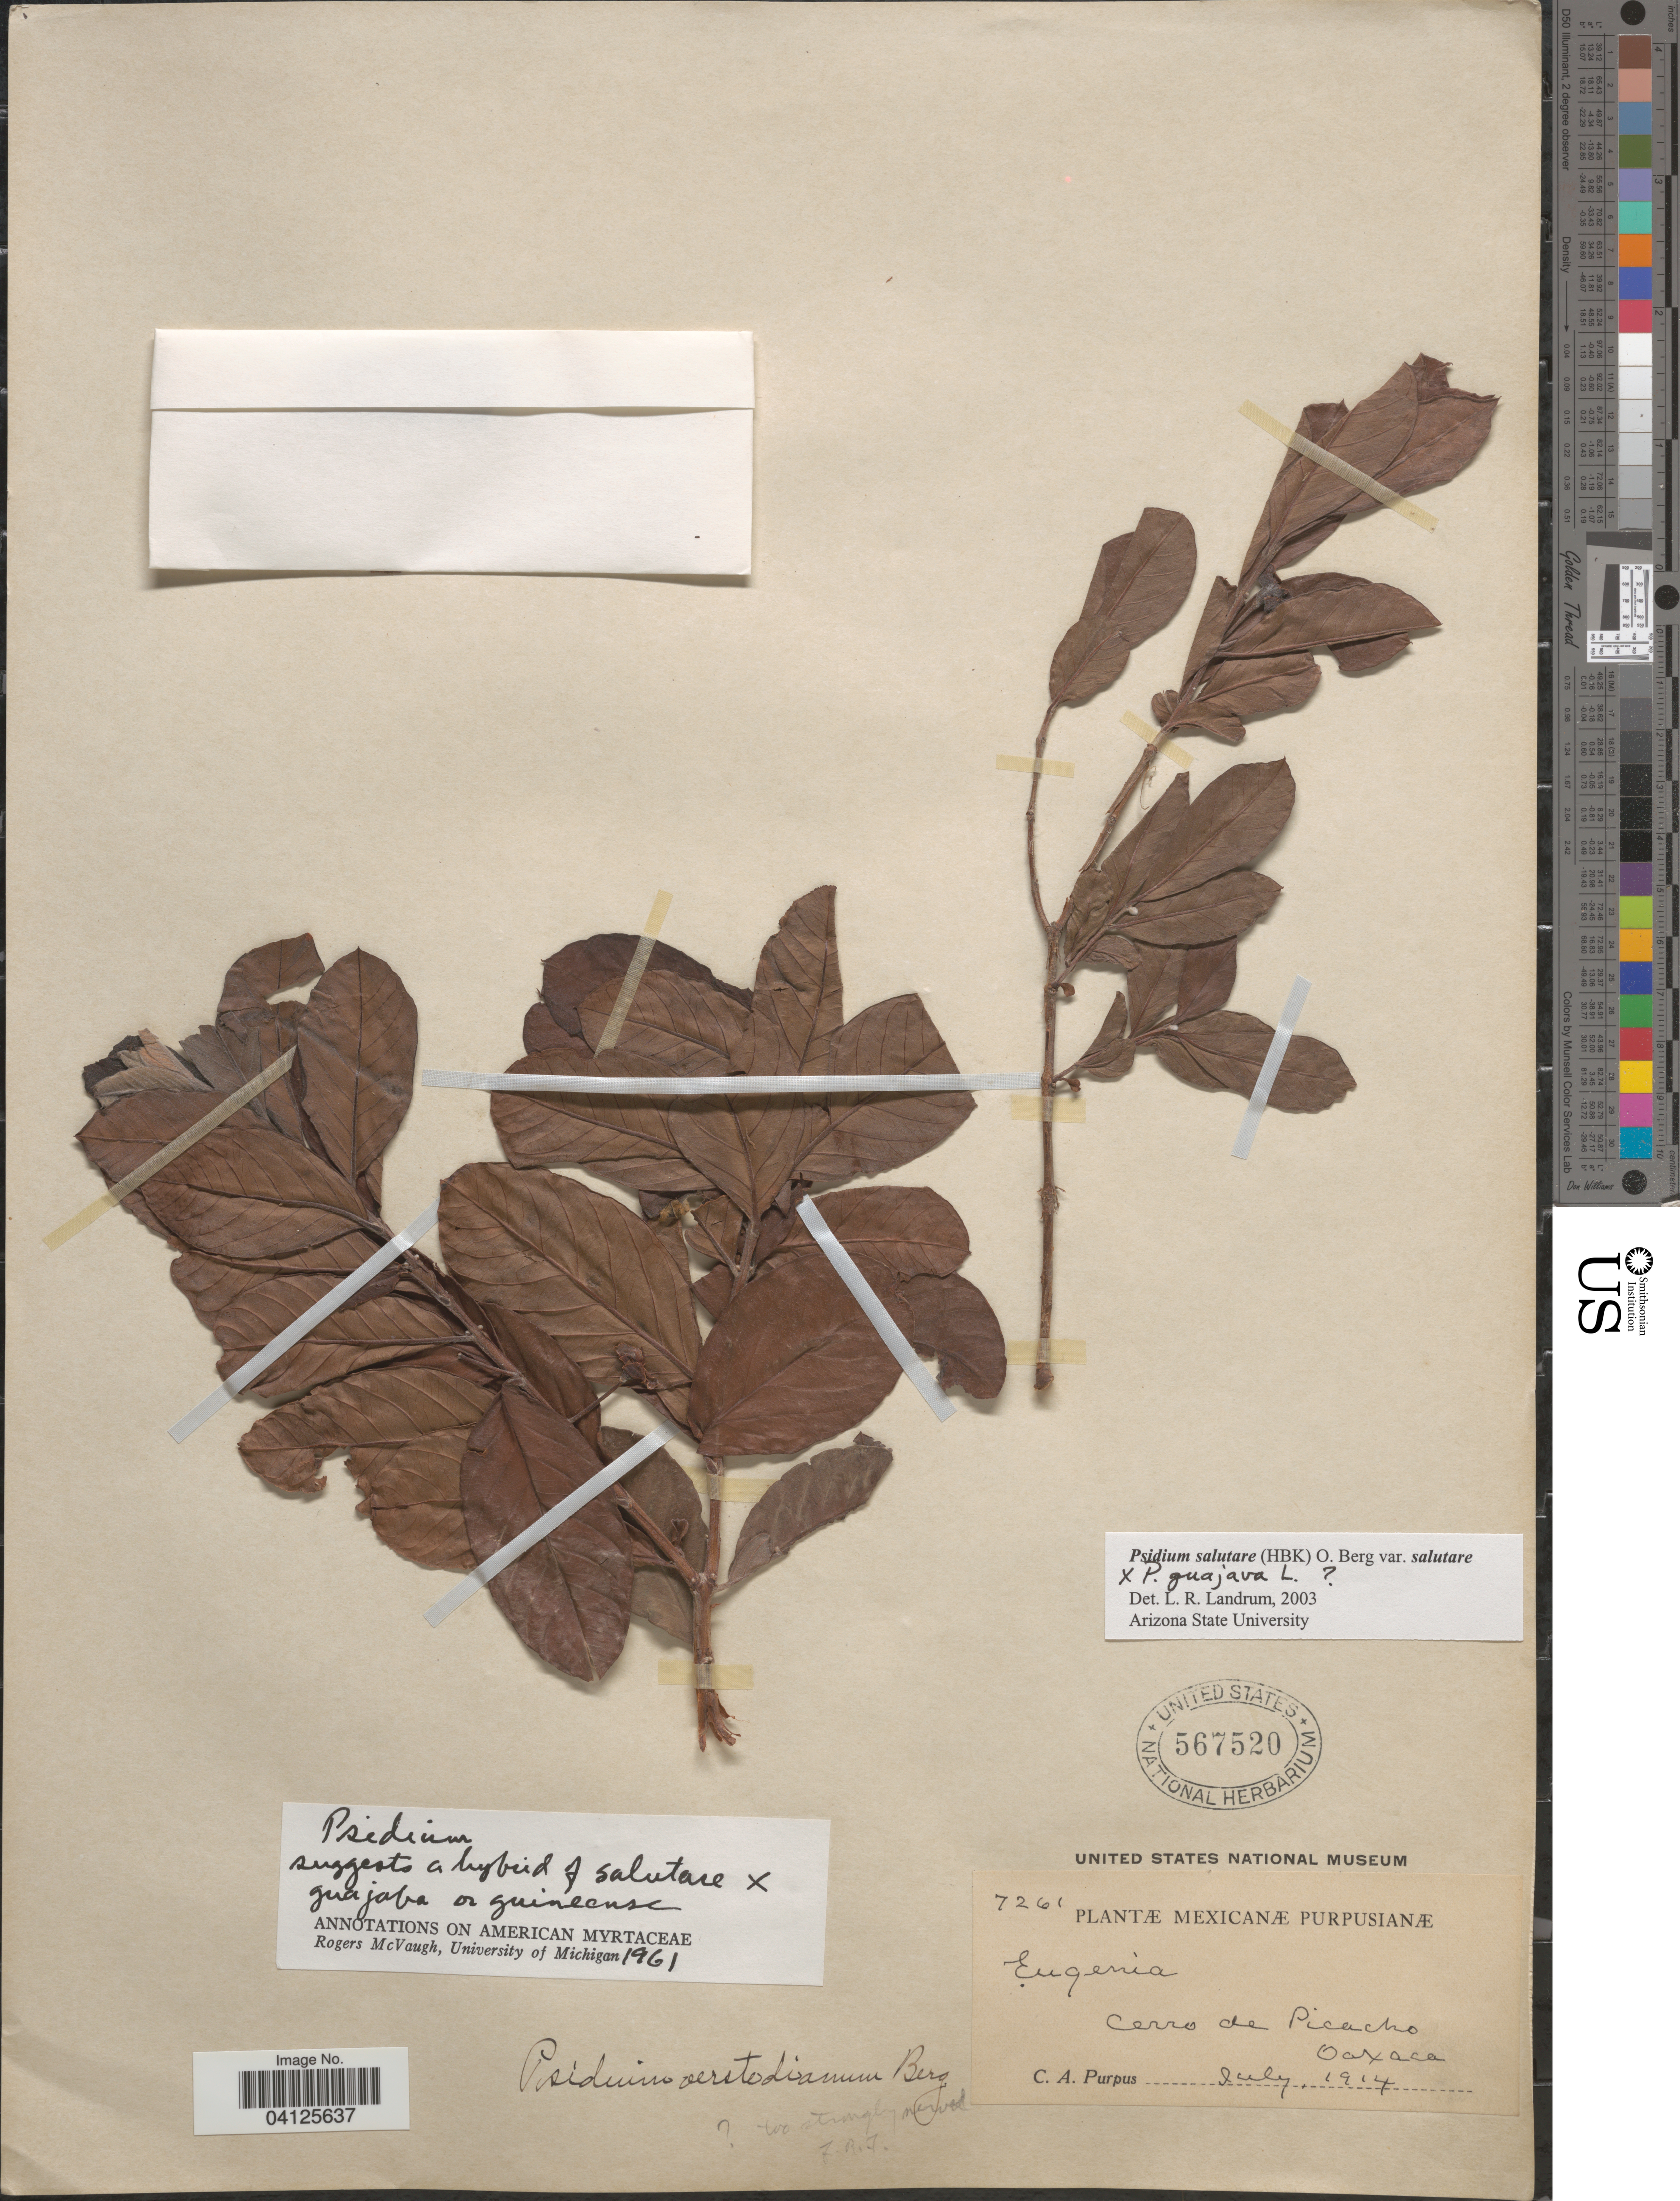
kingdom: Plantae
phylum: Tracheophyta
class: Magnoliopsida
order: Myrtales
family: Myrtaceae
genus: Psidium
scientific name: Psidium salutare var. salutare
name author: (Kunth) O. Berg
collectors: C. A. Purpus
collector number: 7261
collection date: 1914-07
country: Mexico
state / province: Oaxaca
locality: Cerro de Picacho. Mexicanæ.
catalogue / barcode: US 567520